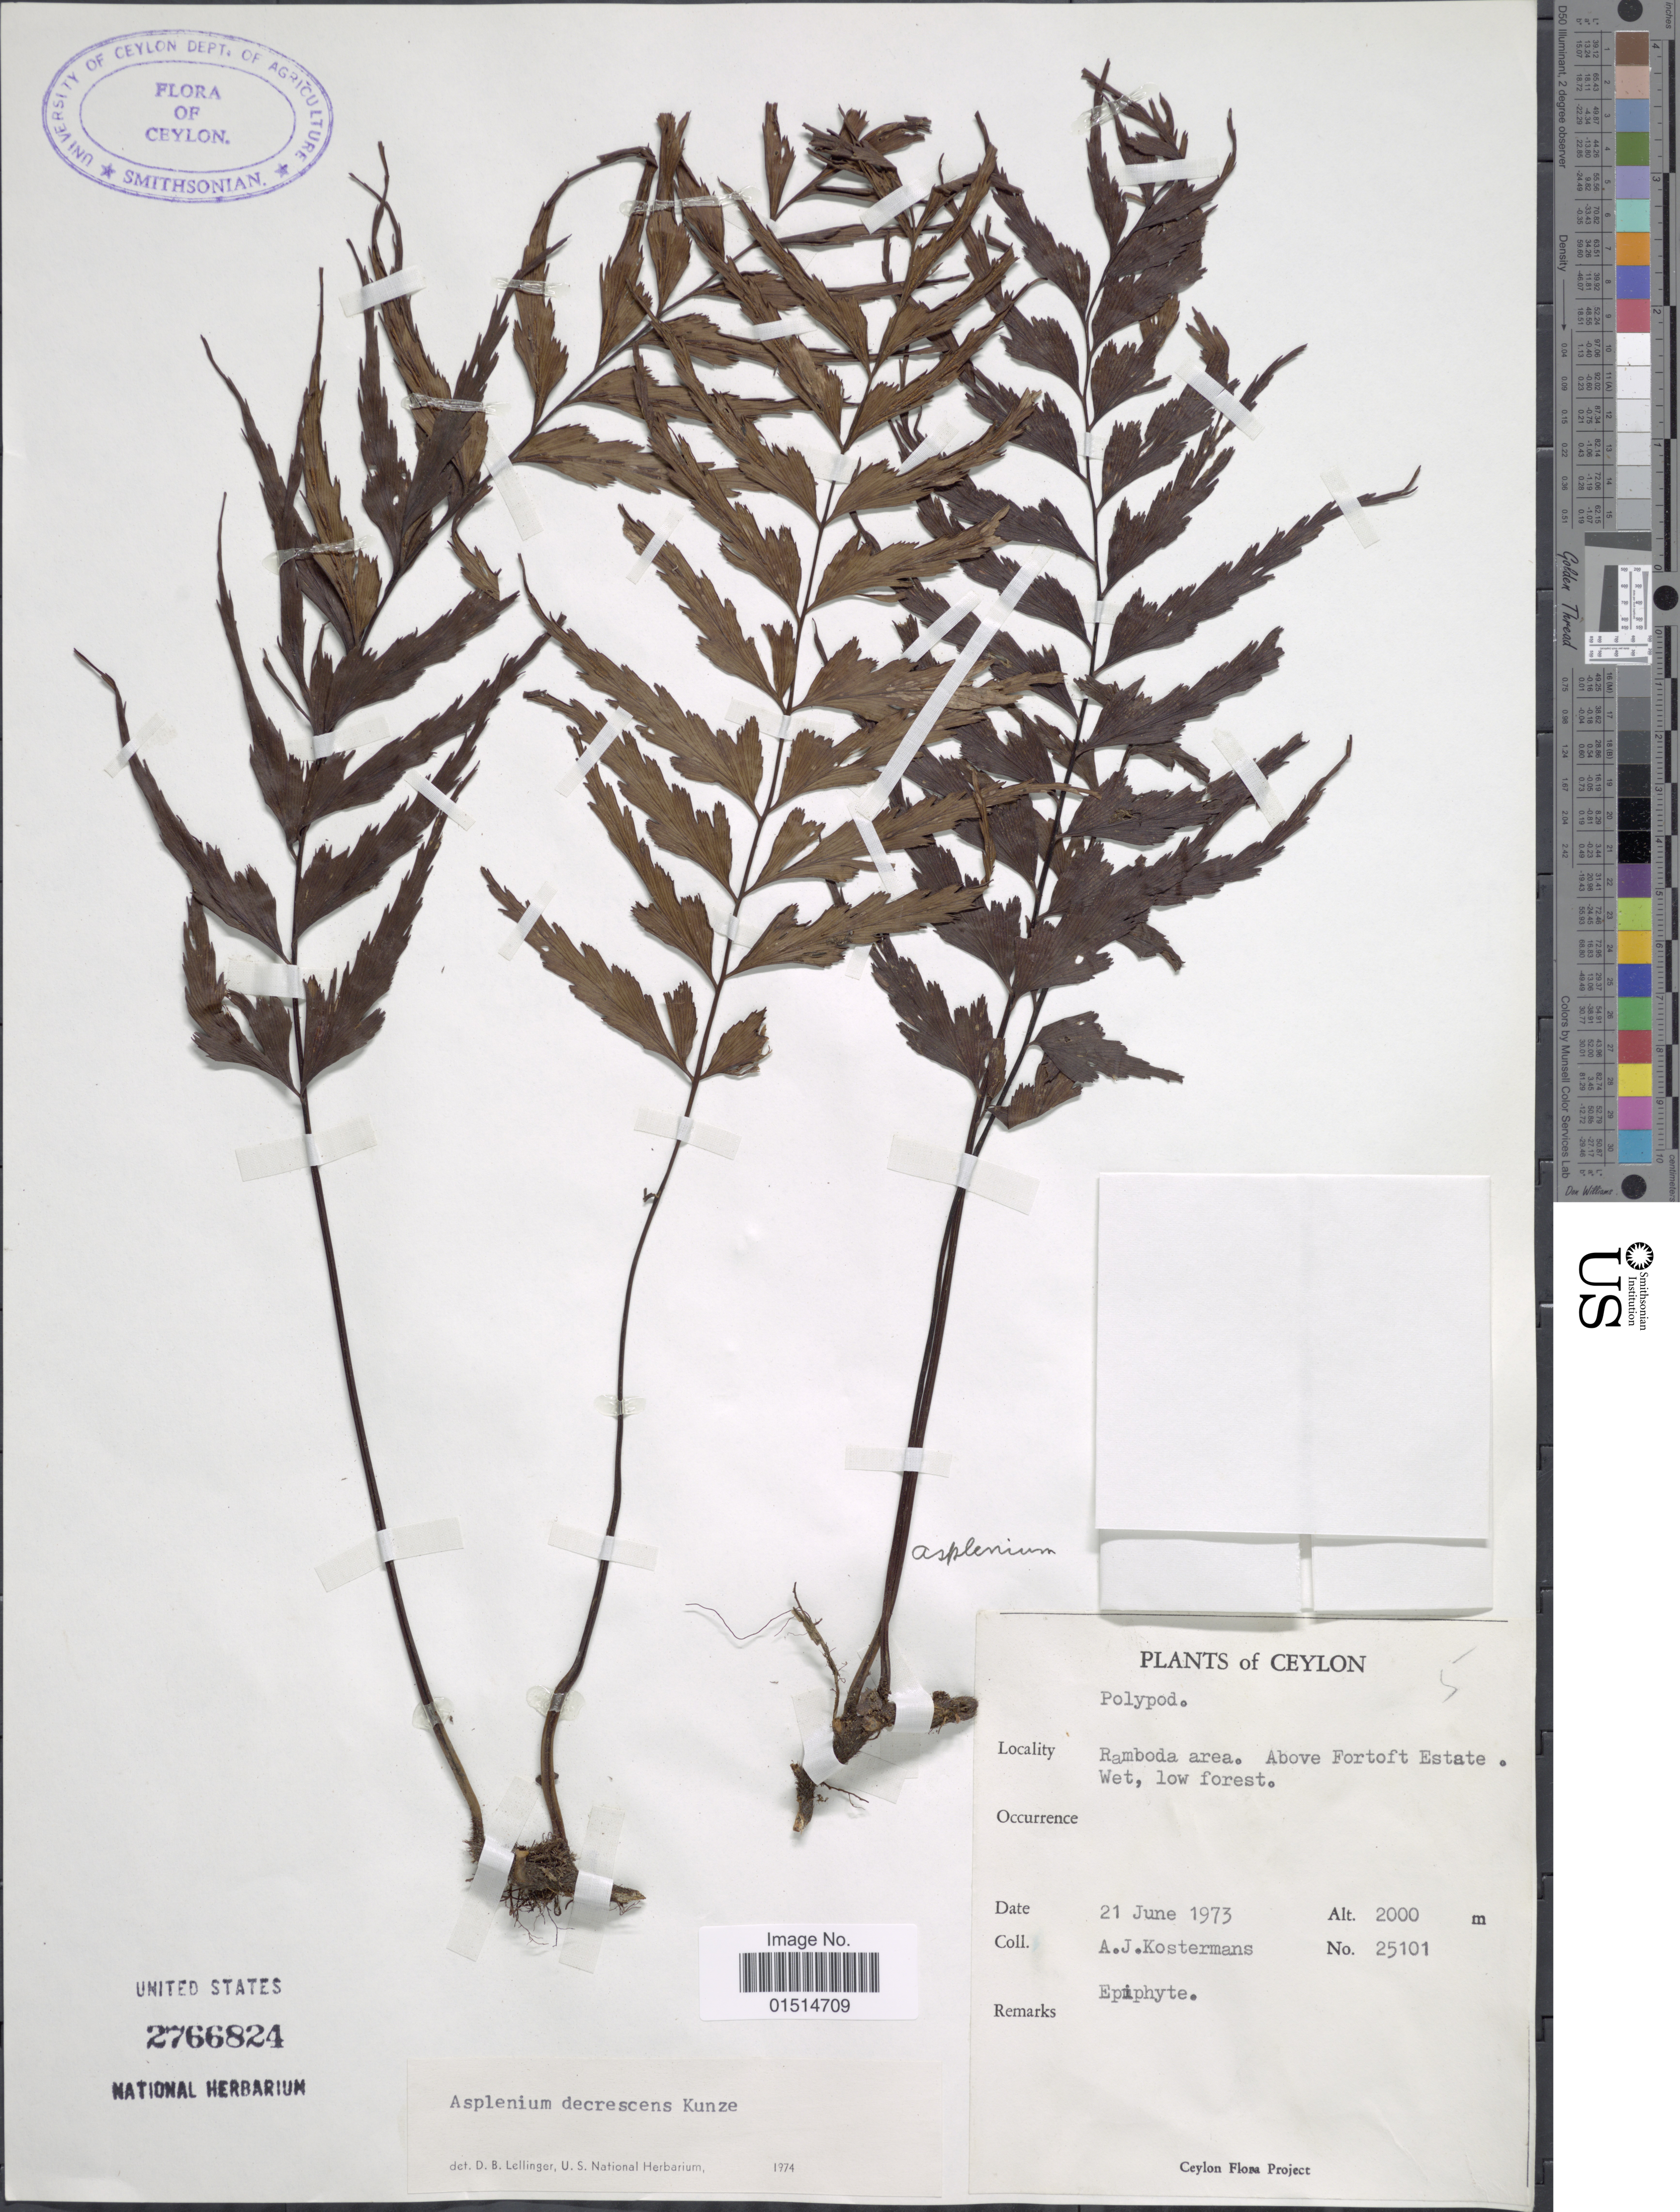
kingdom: Plantae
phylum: Tracheophyta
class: Polypodiopsida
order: Polypodiales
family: Aspleniaceae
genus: Asplenium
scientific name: Asplenium decrescens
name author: Kunze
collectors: A. J. G. Kostermans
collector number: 25101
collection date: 1973-06-21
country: Sri Lanka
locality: Ceylon, Ramboda Area. Above Fortoft Estate, Wet, low forest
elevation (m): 2000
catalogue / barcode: US 2766824